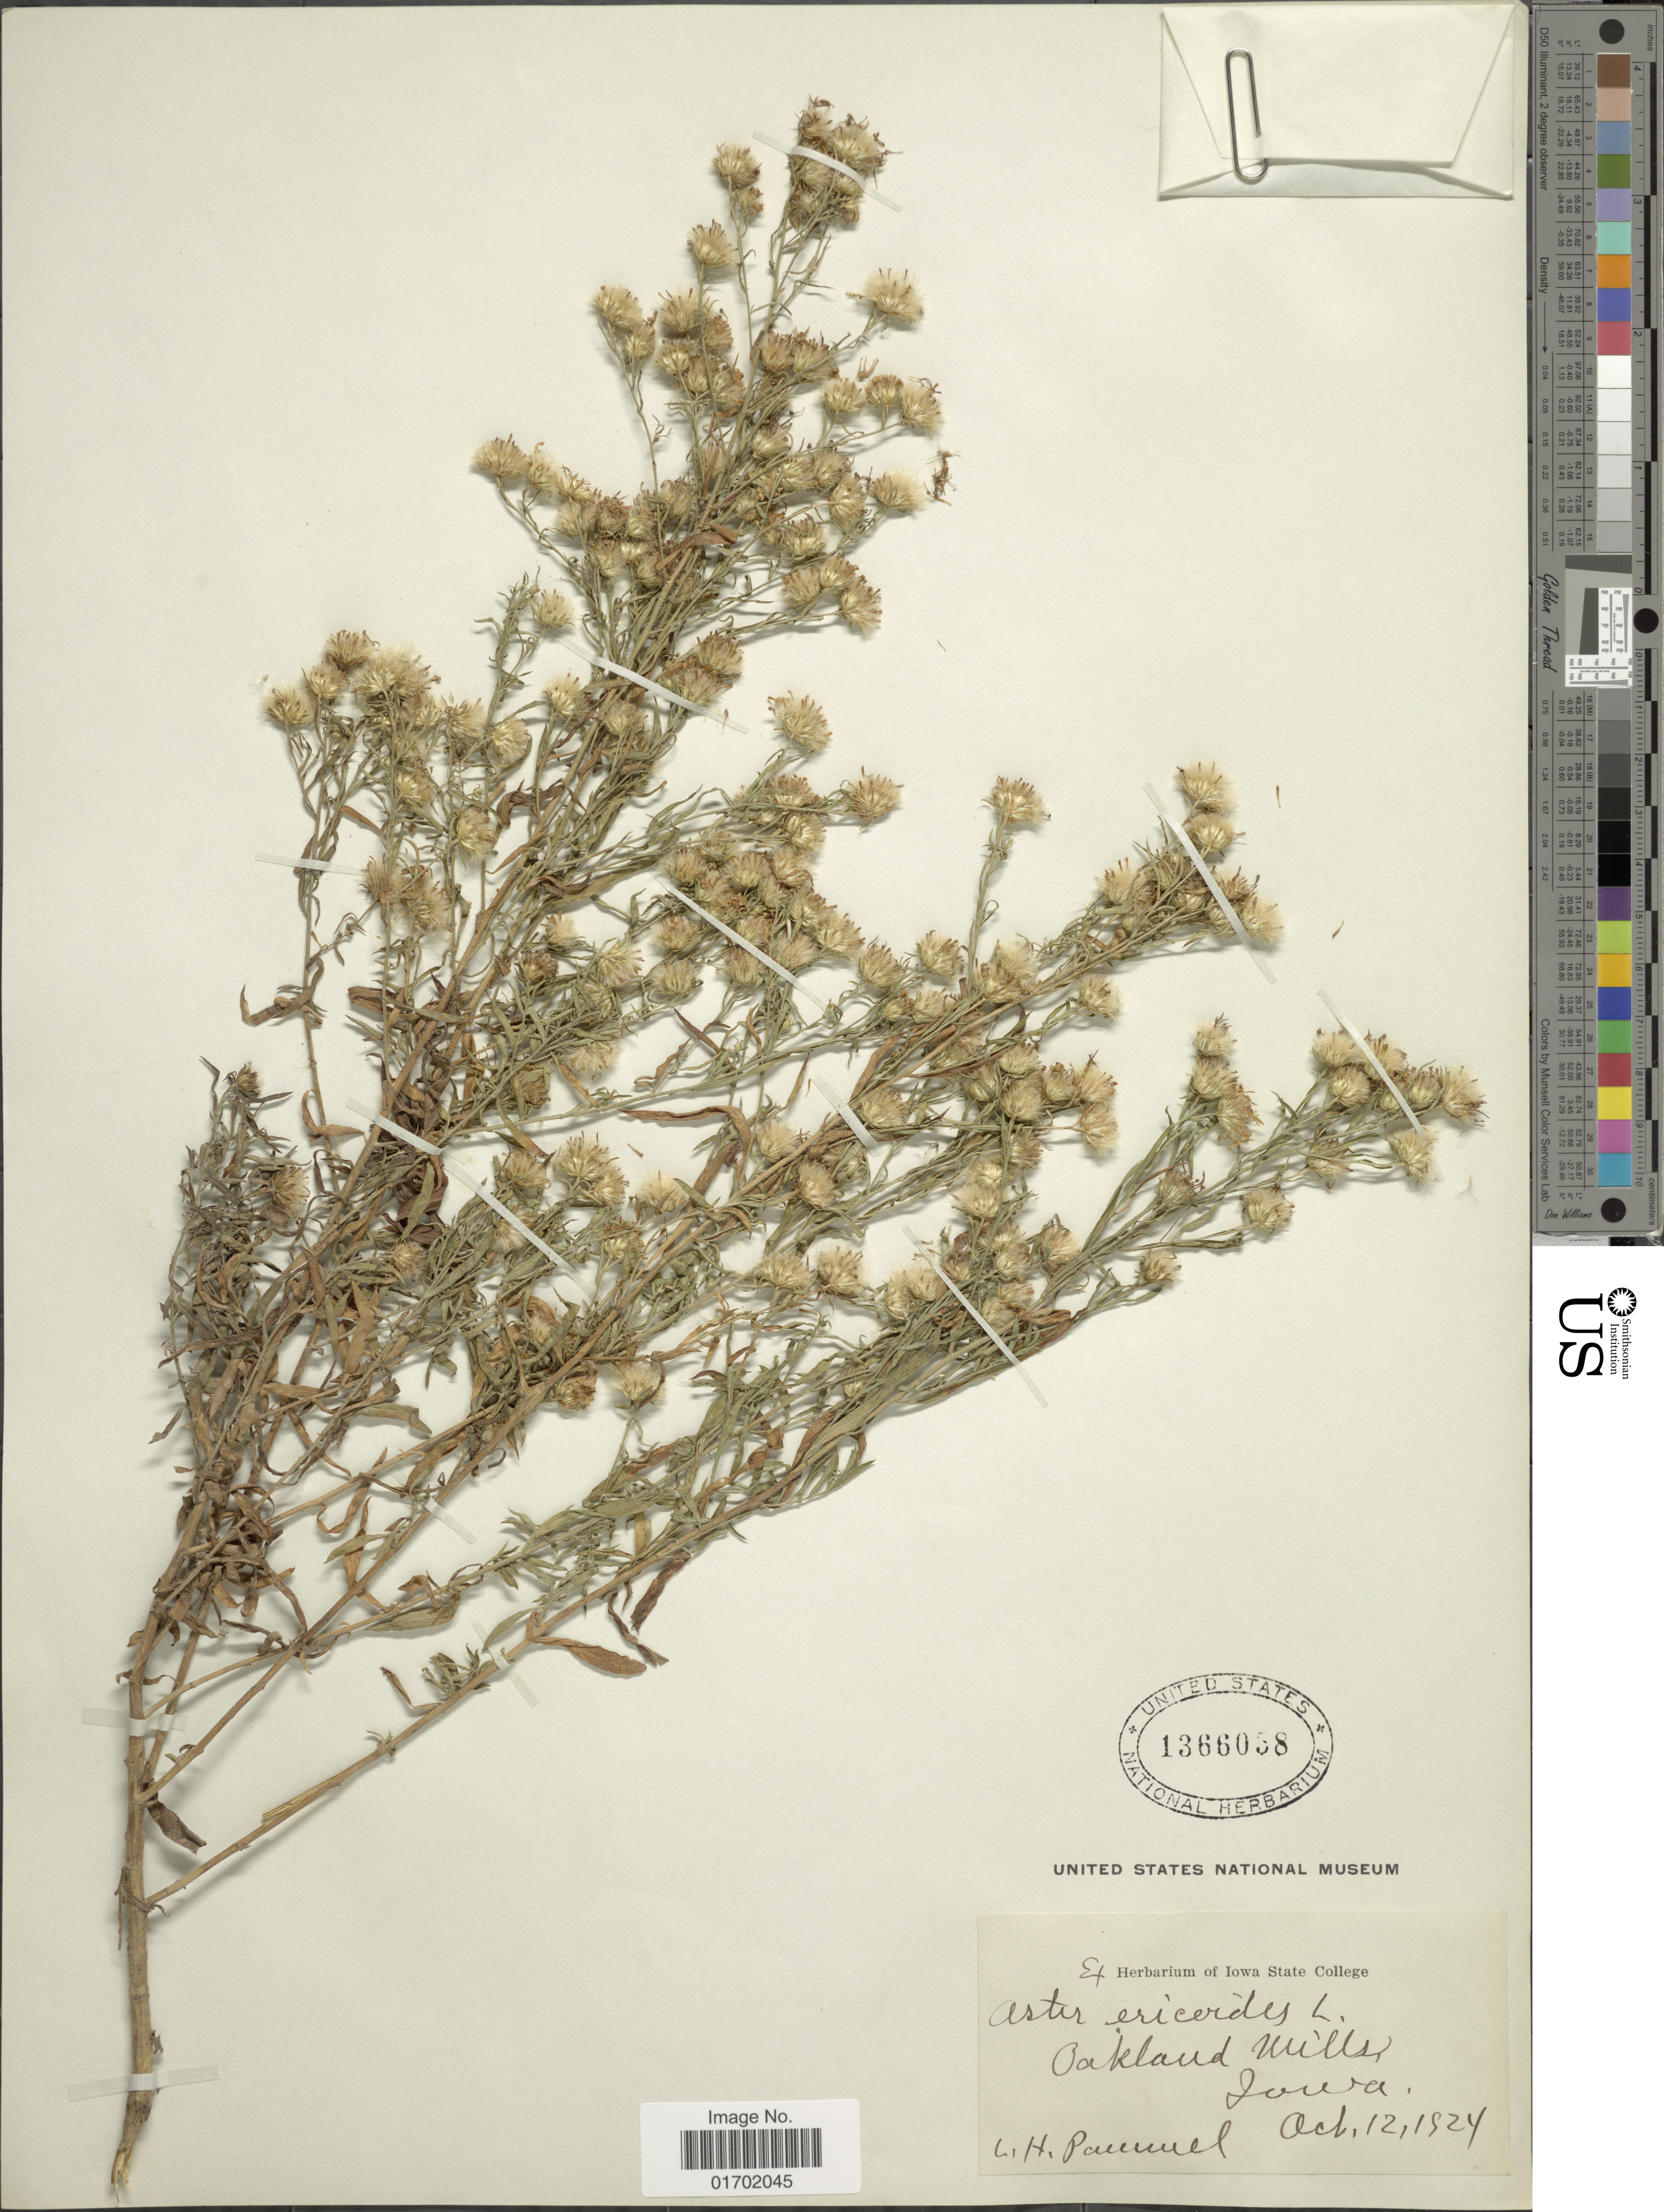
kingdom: Plantae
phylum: Tracheophyta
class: Magnoliopsida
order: Asterales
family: Asteraceae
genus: Symphyotrichum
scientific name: Symphyotrichum pilosum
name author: (Willd.) G.L. Nesom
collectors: L. Pammel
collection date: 1924-10-12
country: United States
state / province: Iowa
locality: Oakland Mills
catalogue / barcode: US 1366058